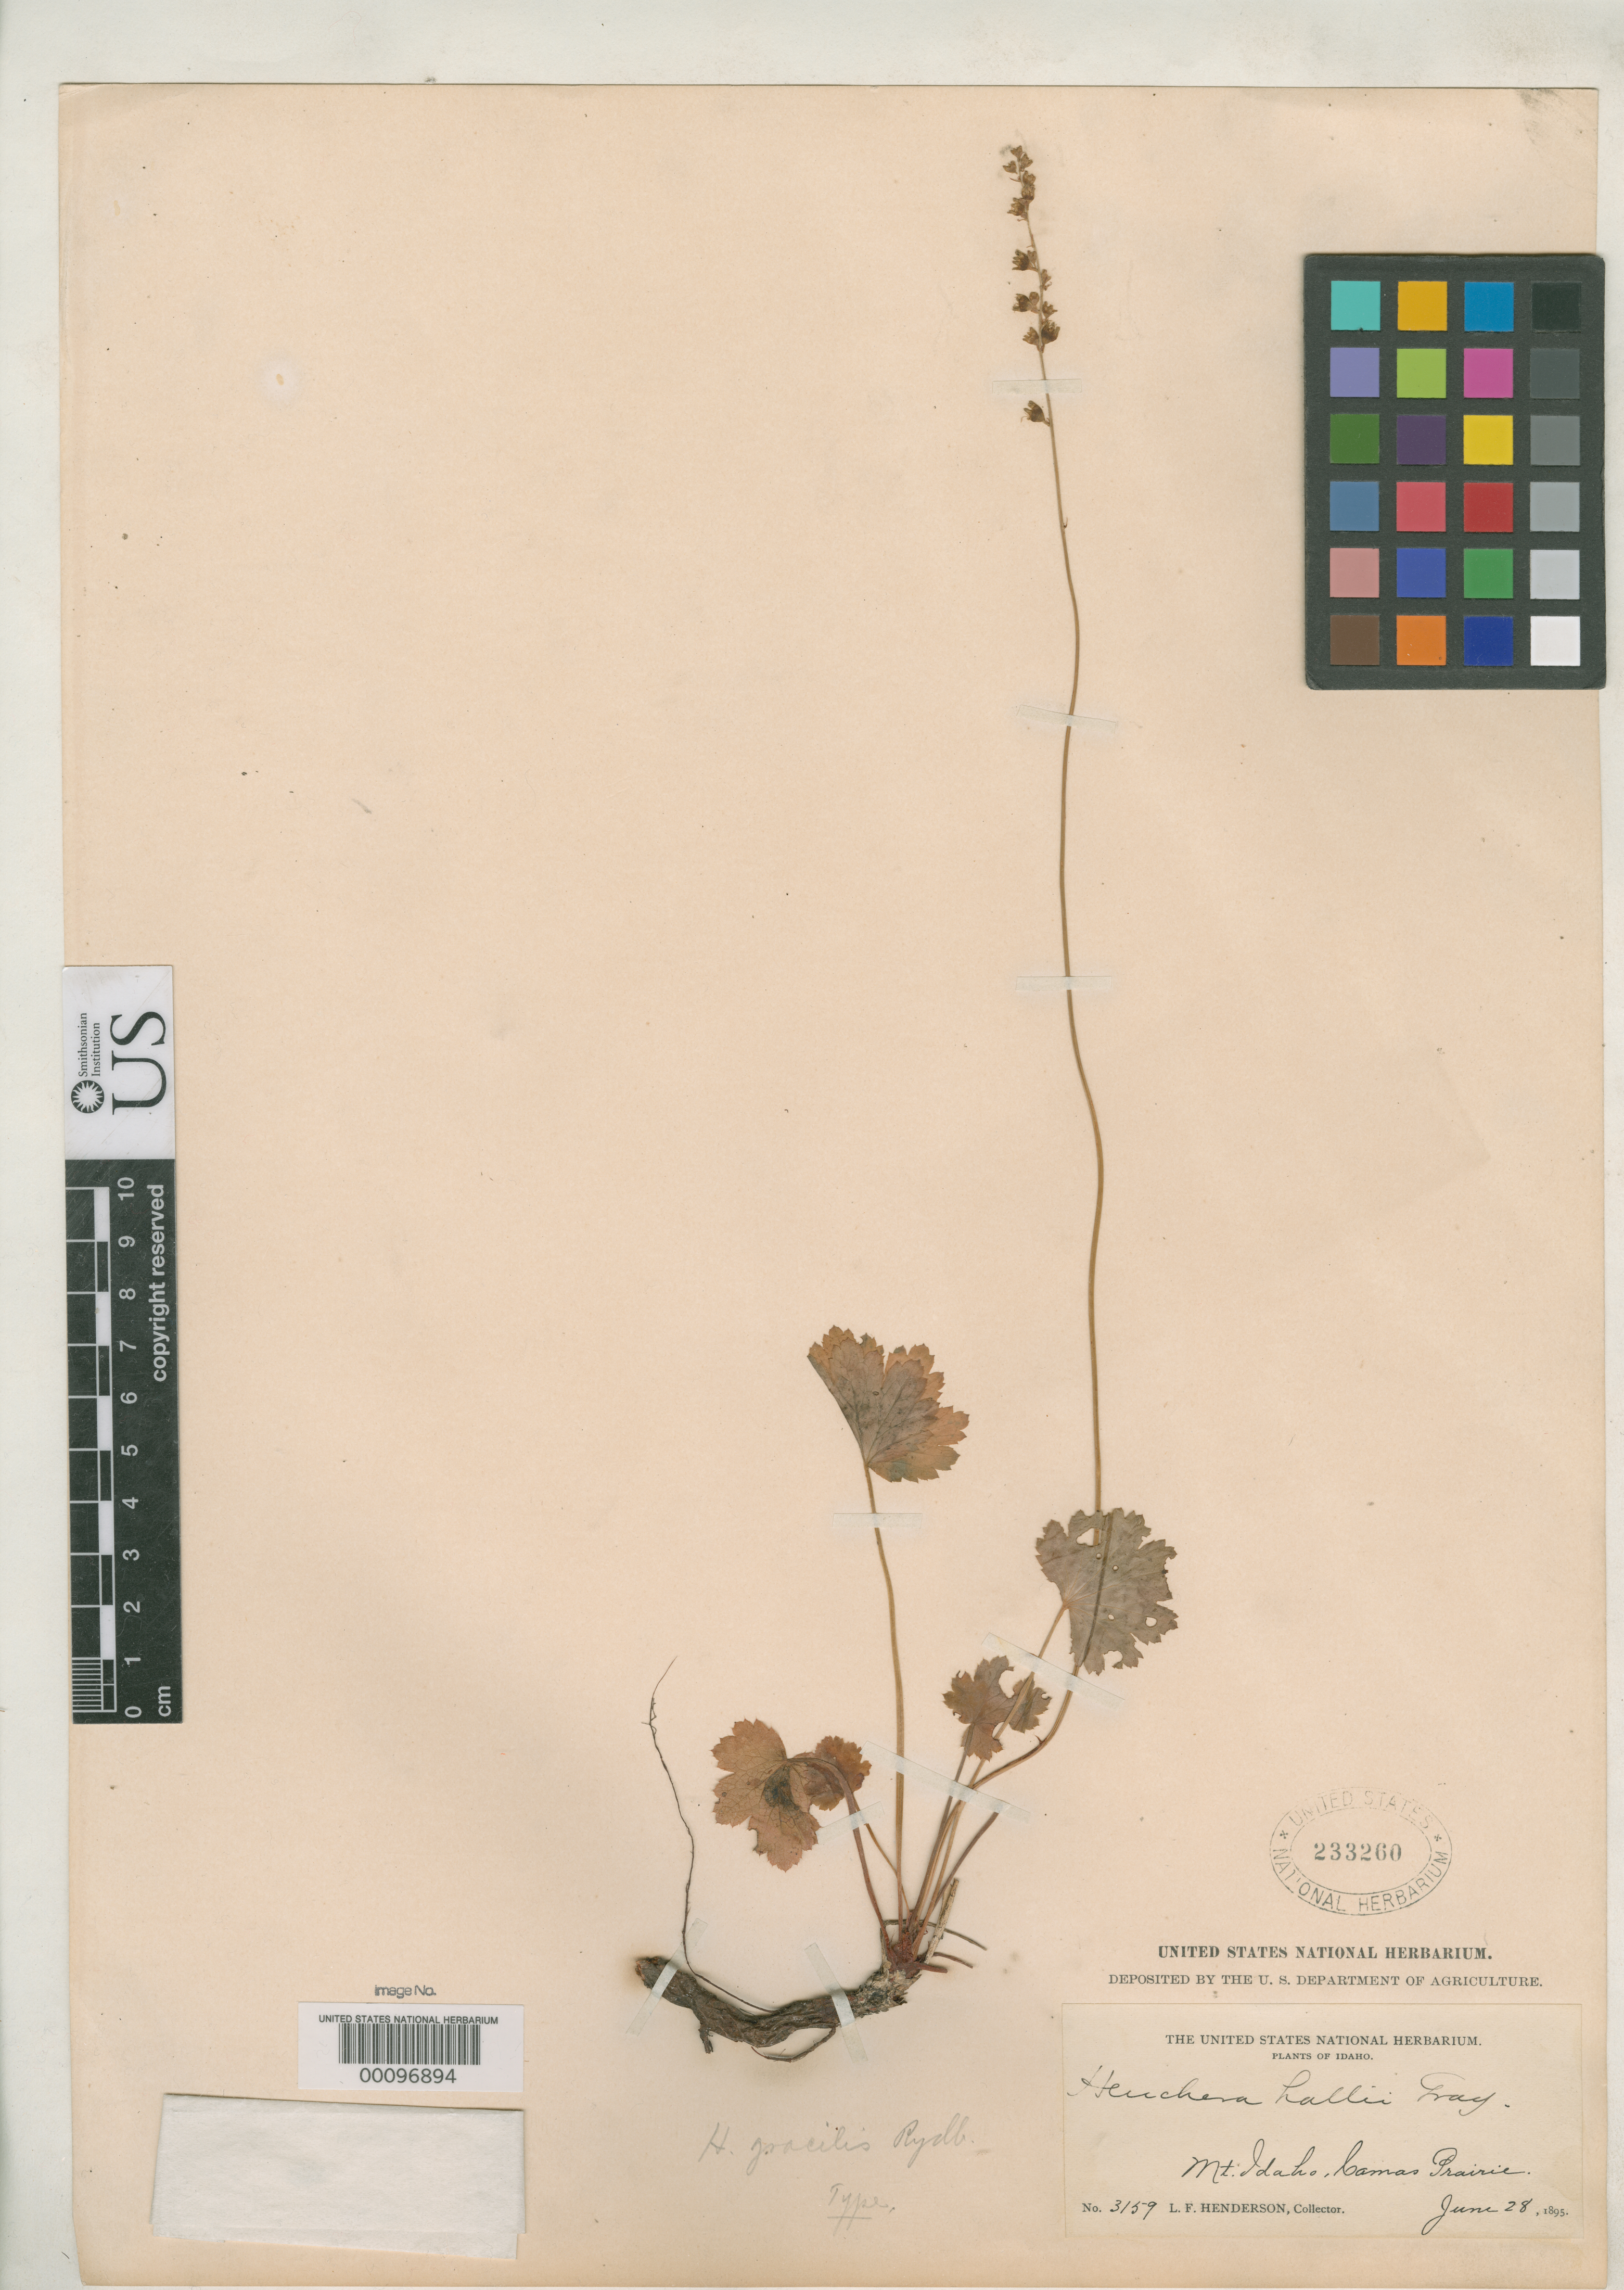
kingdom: Plantae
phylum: Tracheophyta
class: Magnoliopsida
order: Saxifragales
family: Saxifragaceae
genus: Heuchera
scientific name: Heuchera gracilis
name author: Rydb.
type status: Holotype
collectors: L. F. Henderson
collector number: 3159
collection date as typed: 28 Jun 1895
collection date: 1895-06-28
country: United States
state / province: Idaho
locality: Camas Prairie, Mt. Idaho.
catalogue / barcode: US 233260